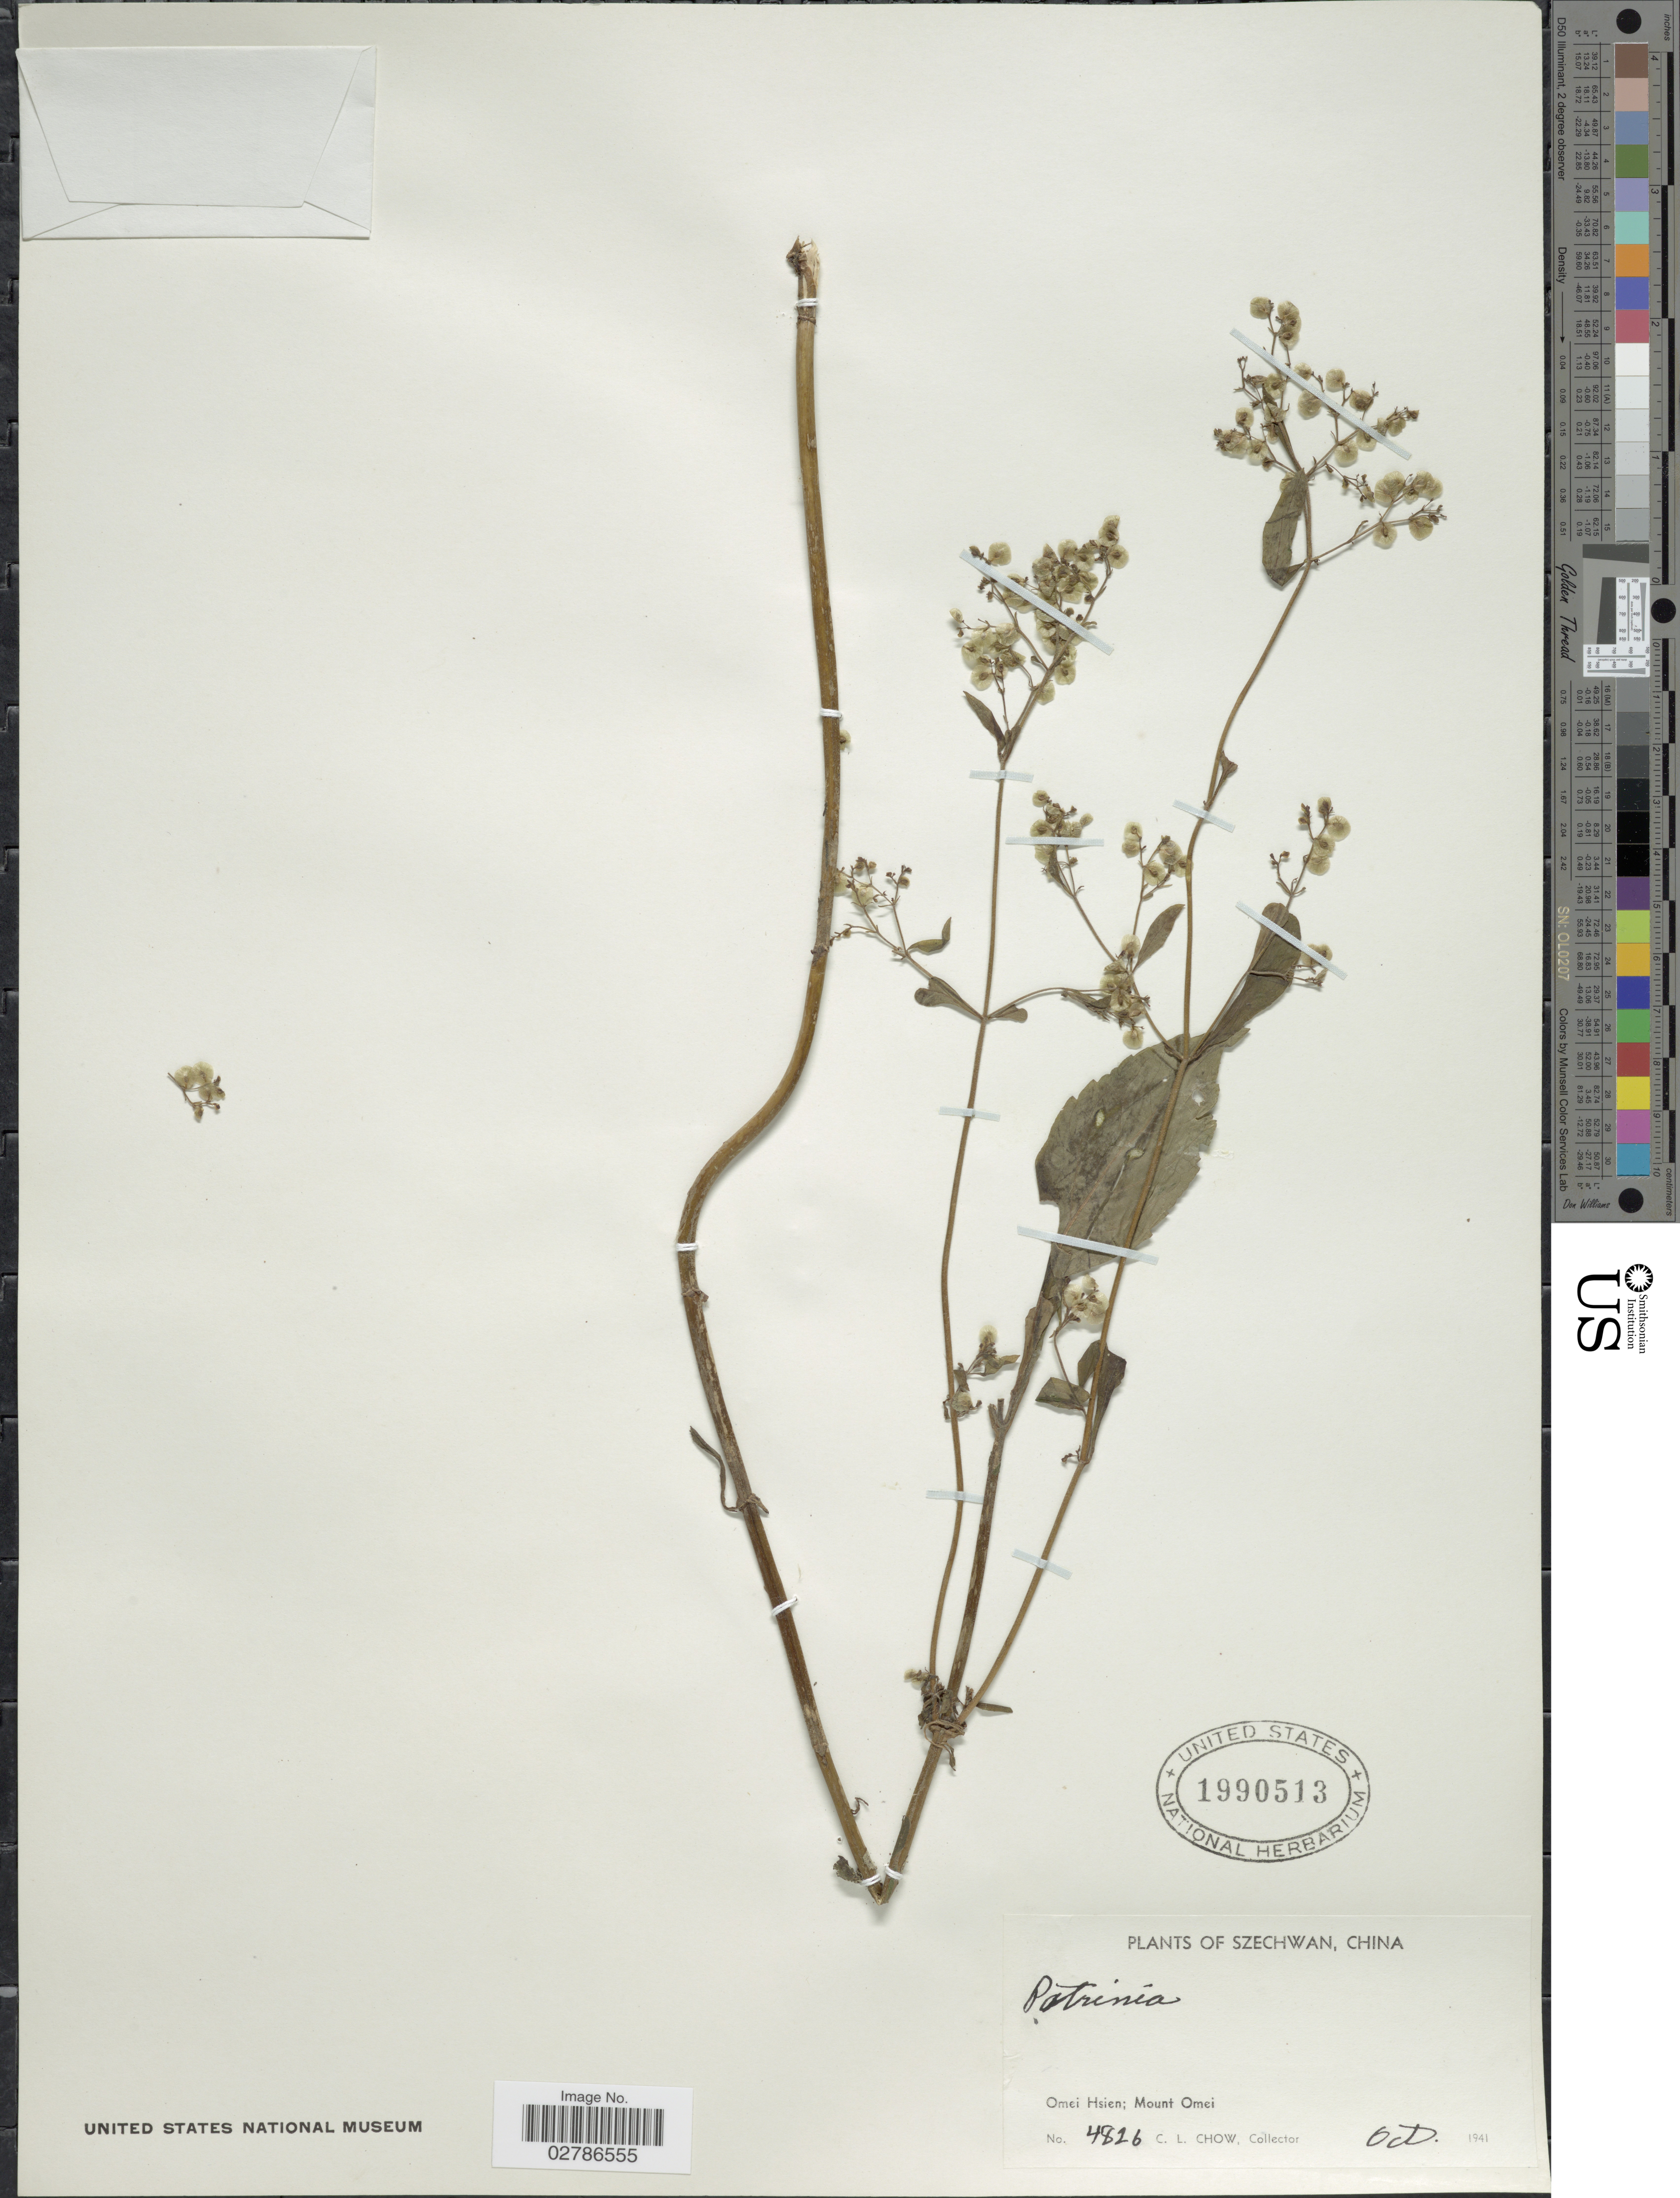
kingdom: Plantae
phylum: Tracheophyta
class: Magnoliopsida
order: Dipsacales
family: Caprifoliaceae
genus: Patrinia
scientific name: Patrinia sp.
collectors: C. Chow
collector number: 4826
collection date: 1941-10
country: China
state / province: Sichuan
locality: Szechwan. Omei Hsien; Mount Omei.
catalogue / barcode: US 1990513